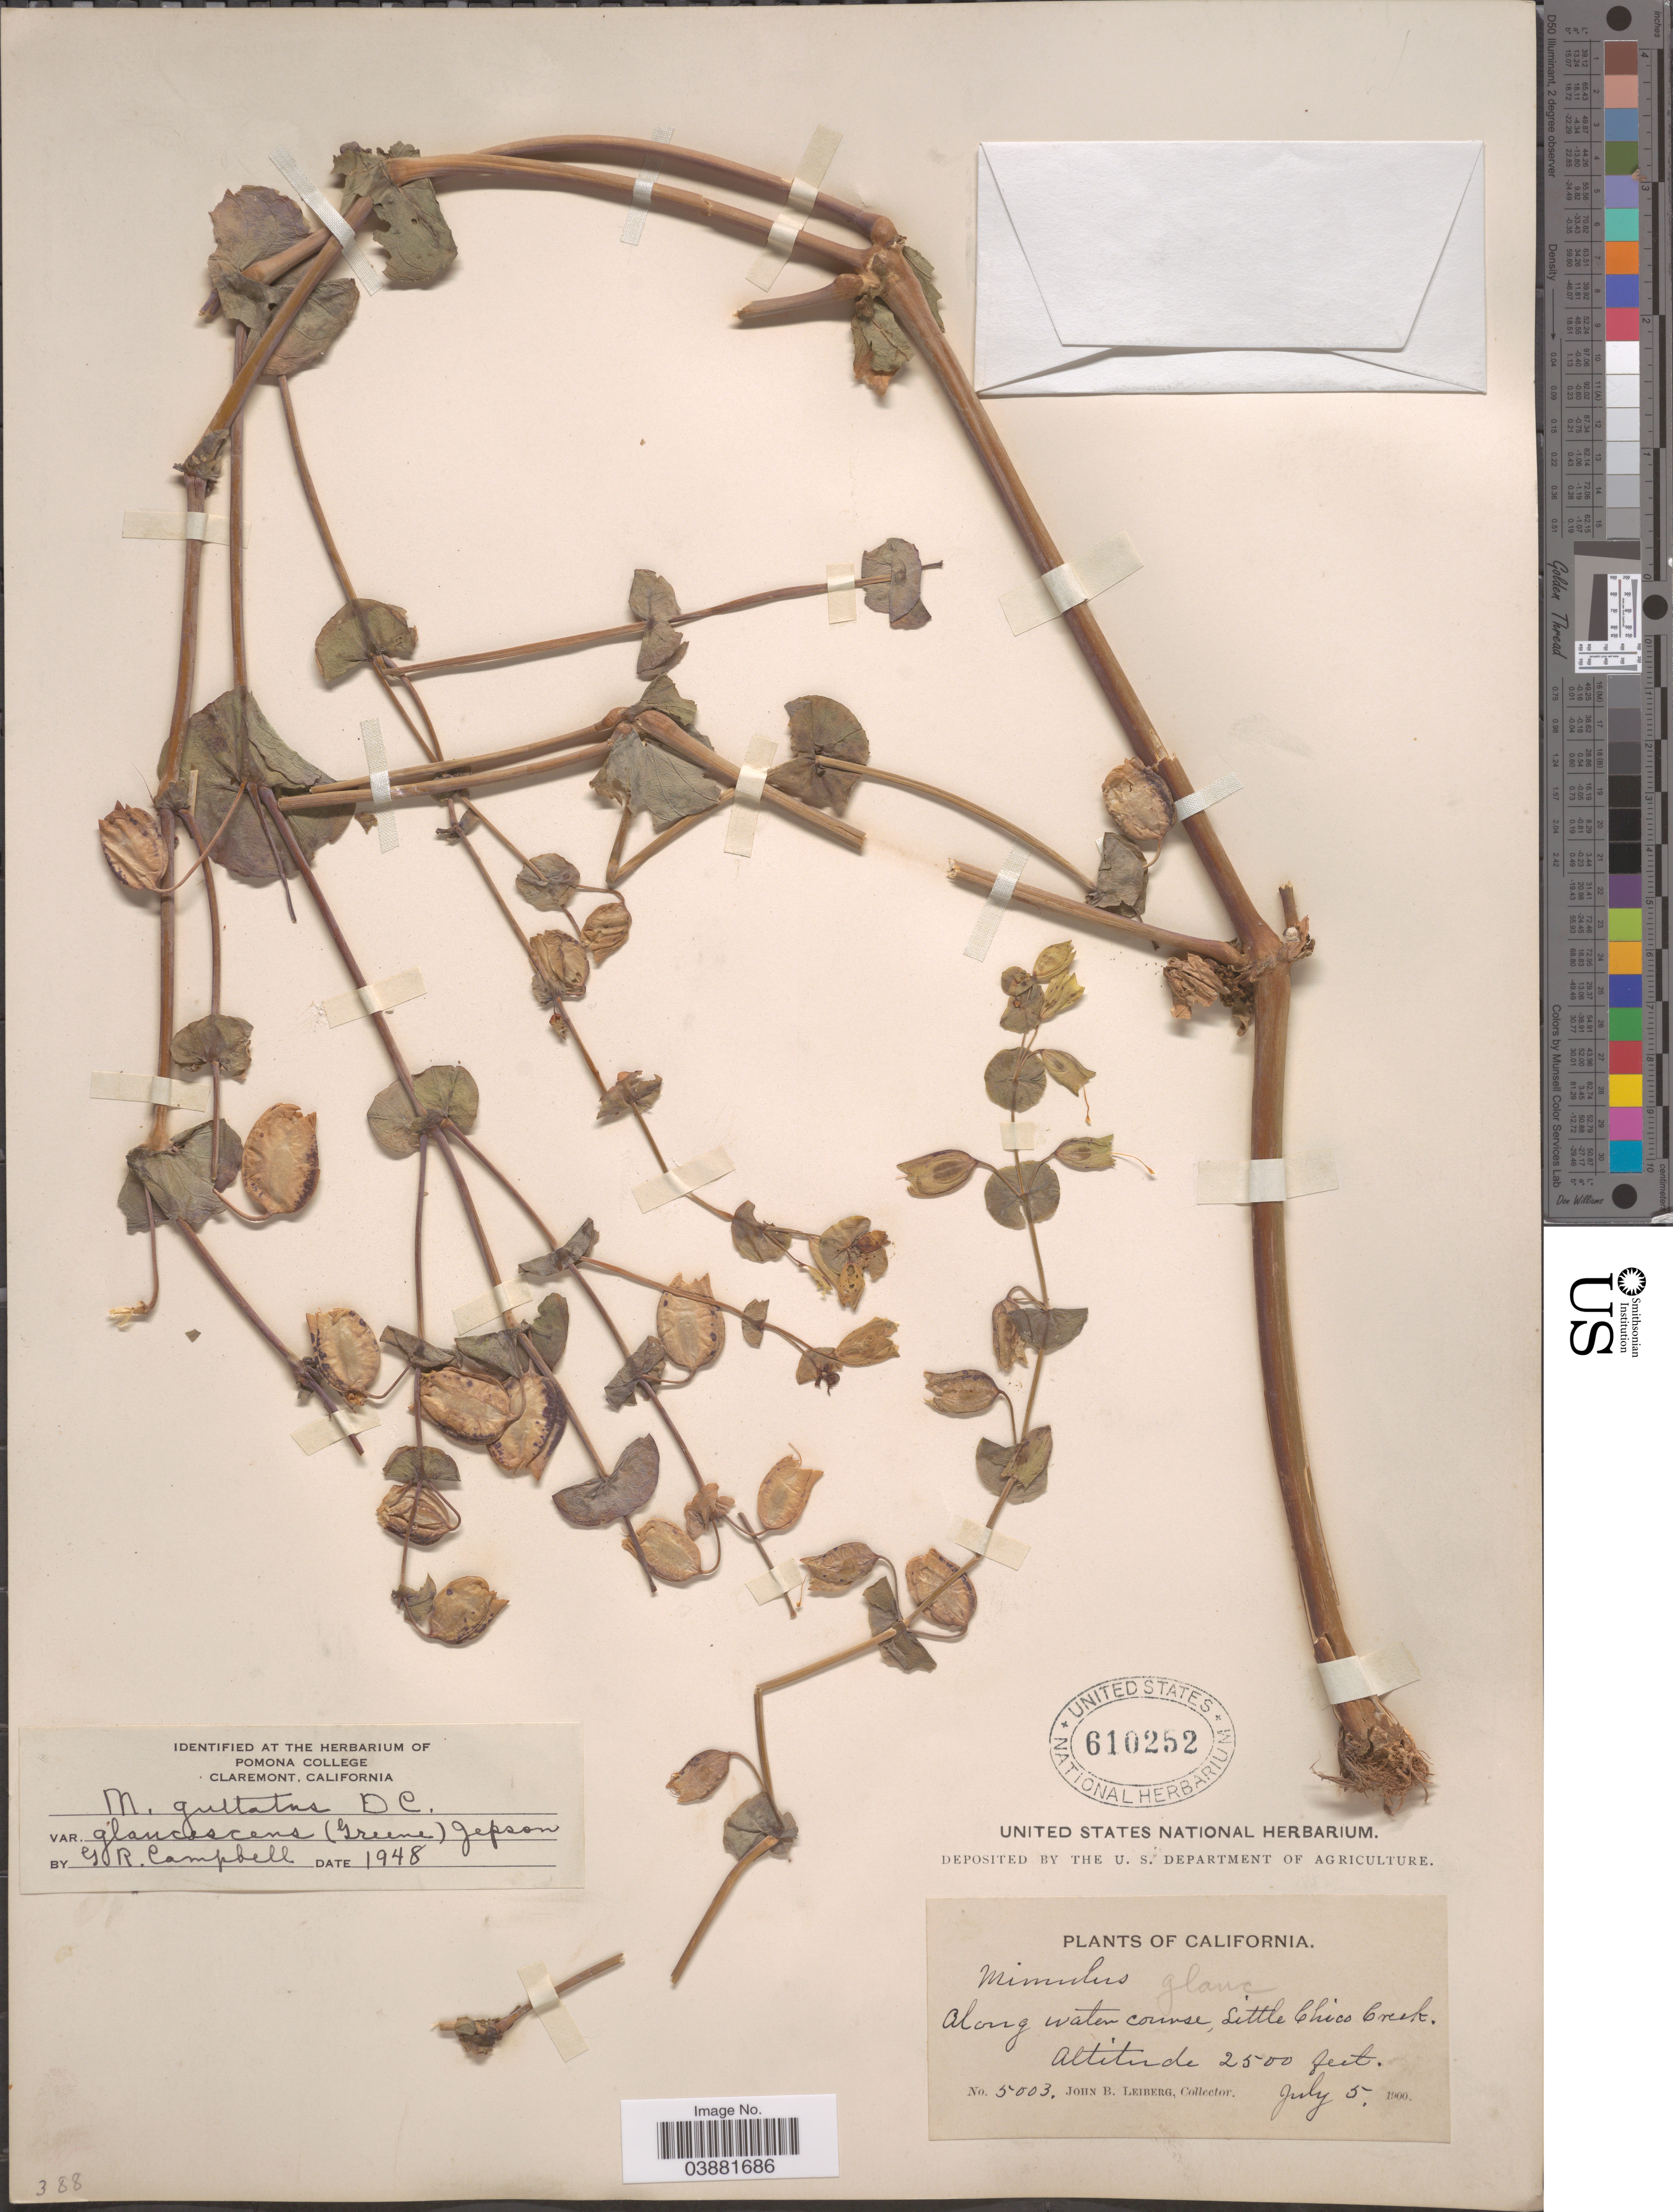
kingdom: Plantae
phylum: Tracheophyta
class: Magnoliopsida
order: Lamiales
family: Phrymaceae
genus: Mimulus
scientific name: Mimulus guttatus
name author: DC.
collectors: J. B. Leiberg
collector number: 5003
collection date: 1900-07-05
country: United States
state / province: California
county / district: Butte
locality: Along water course, Little Chico Creek.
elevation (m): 762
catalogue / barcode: US 610252